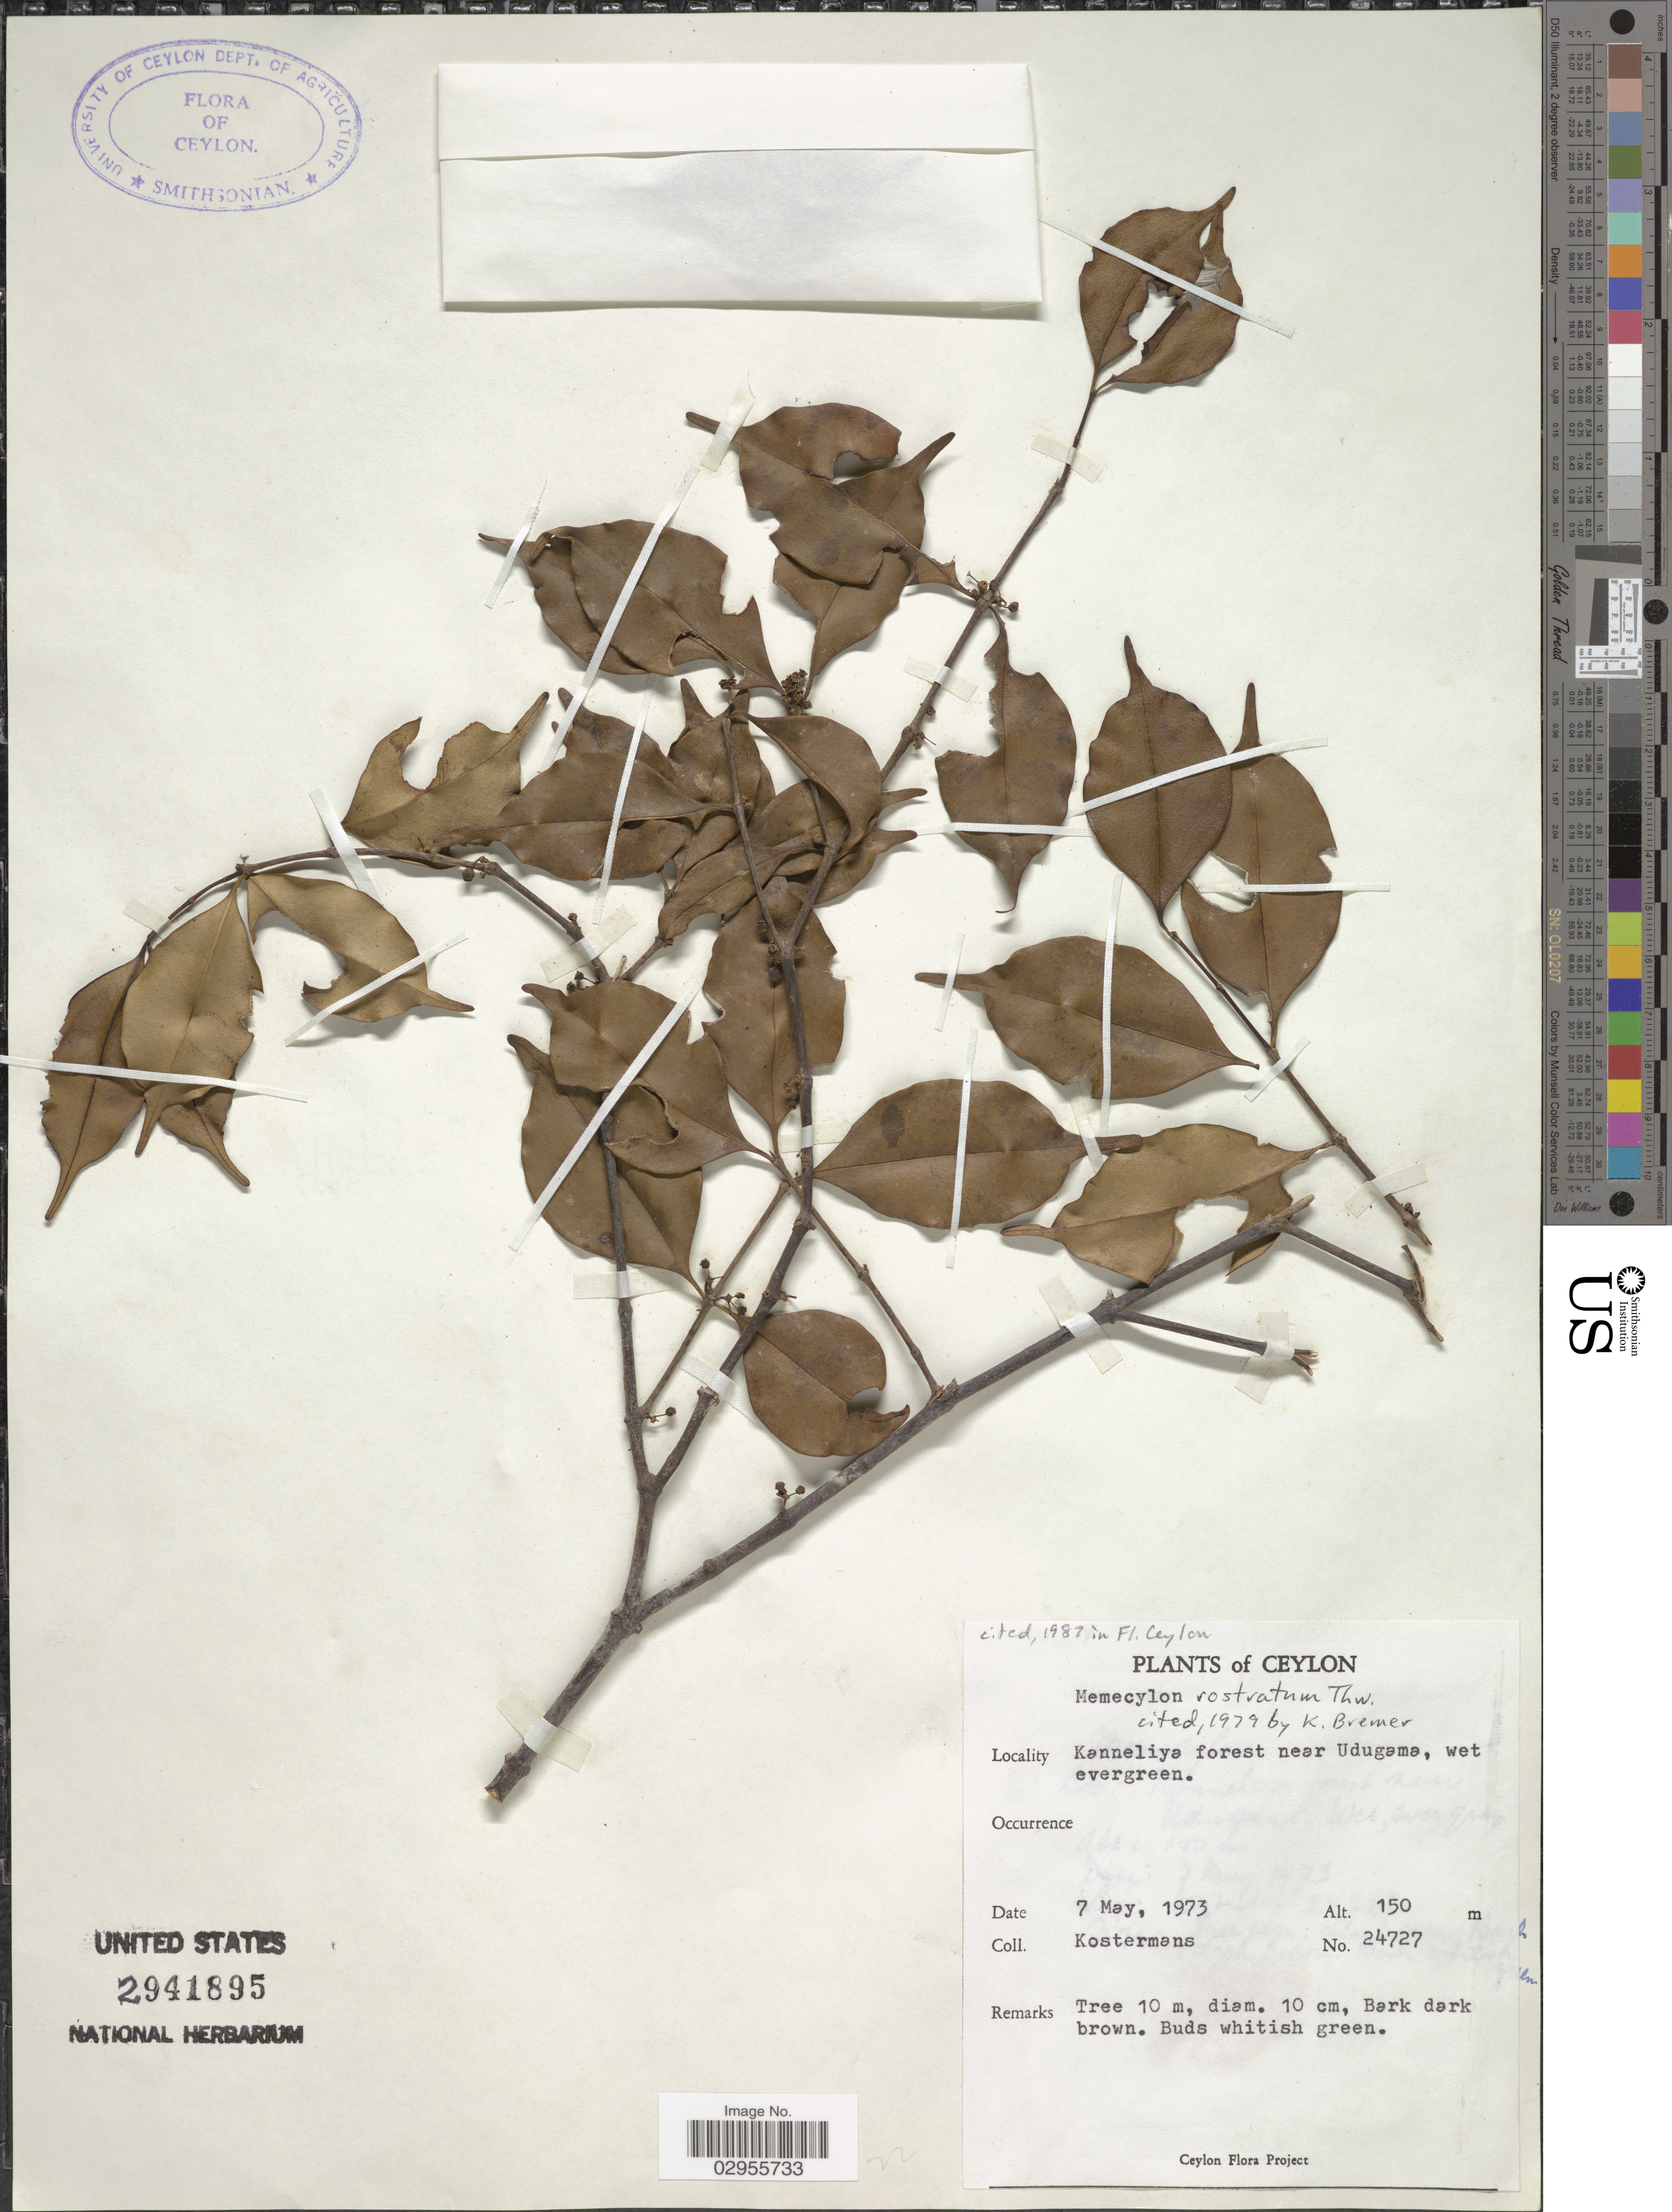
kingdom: Plantae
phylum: Tracheophyta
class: Magnoliopsida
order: Myrtales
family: Melastomataceae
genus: Memecylon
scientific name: Memecylon rostratum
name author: Thwaites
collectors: Kostermans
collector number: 24727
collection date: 1973-05-07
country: Sri Lanka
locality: Ceylon, Kanneliya forest near Udugama.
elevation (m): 150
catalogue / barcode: US 2941895